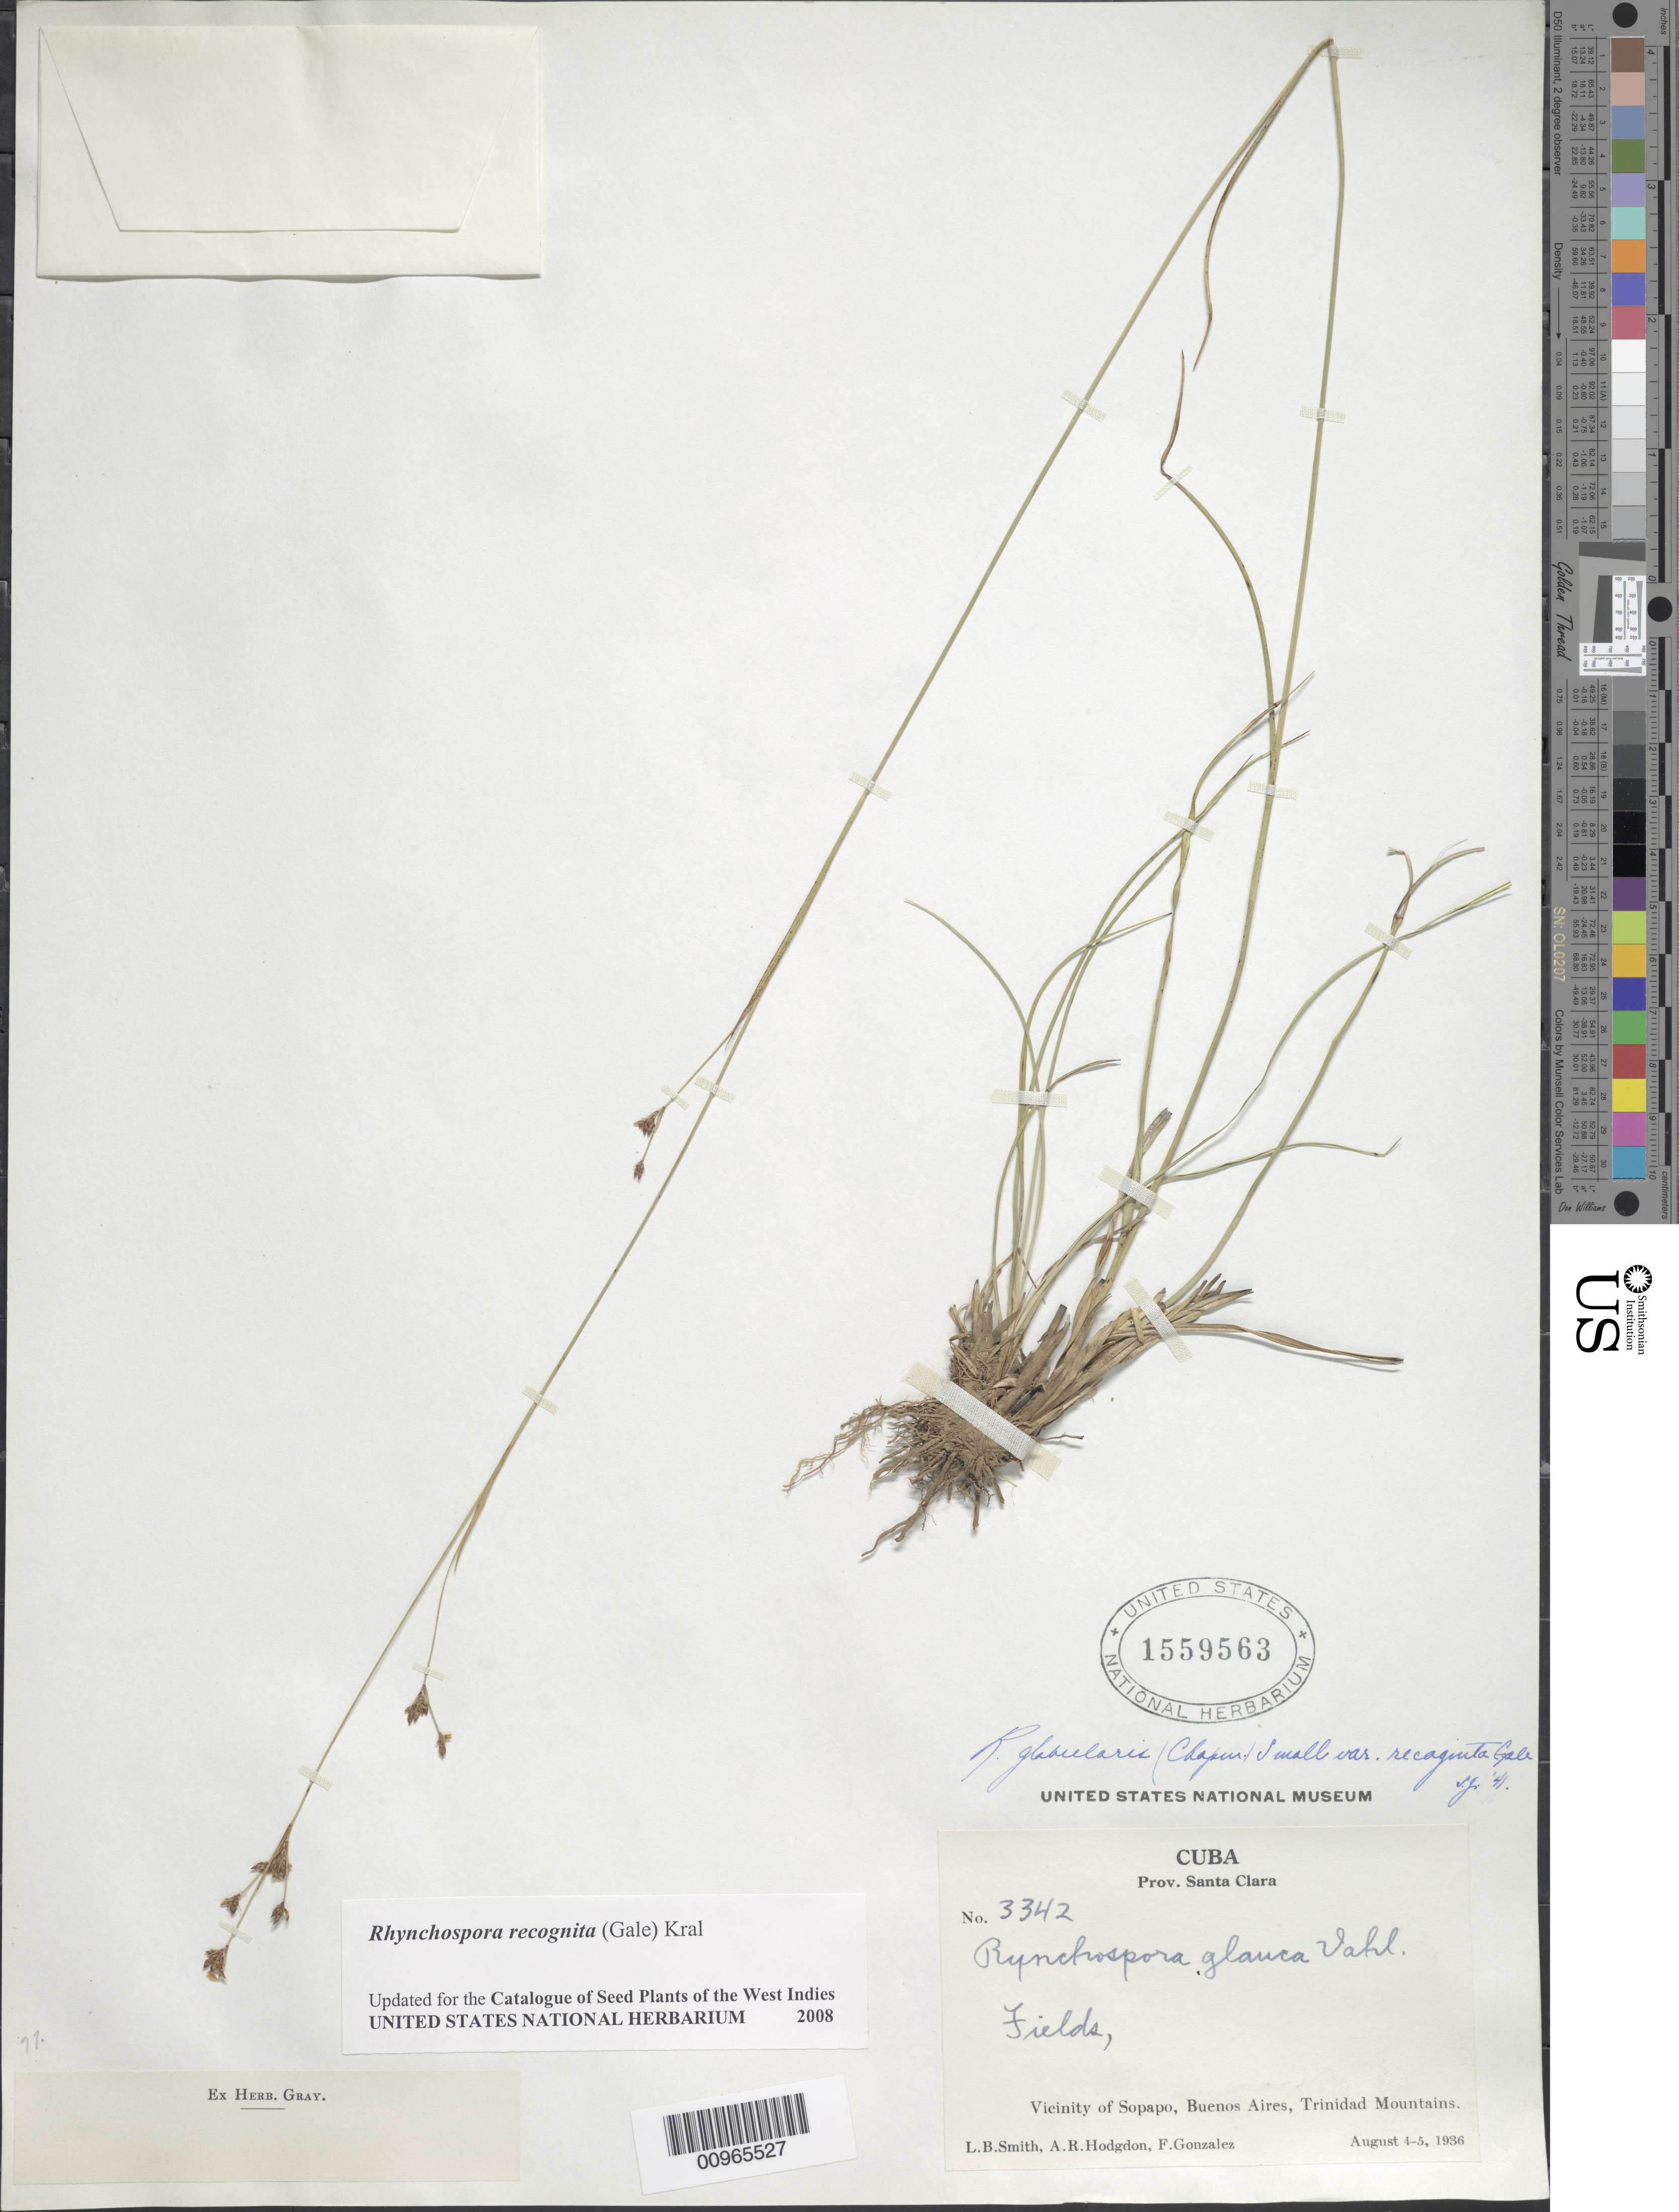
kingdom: Plantae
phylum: Tracheophyta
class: Liliopsida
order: Poales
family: Cyperaceae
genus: Rhynchospora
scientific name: Rhynchospora recognita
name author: (Gale) Kral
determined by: Strong, M. T., (US), Smithsonian Institution - National Museum of Natural History (UNITED STATES)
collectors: L. Smith, A. R. Hodgdon & F. Gonzalez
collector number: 3342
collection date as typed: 04 Aug 1936 to 05 Aug 1936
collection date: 1936-08-04/1936-08-05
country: Cuba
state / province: Las Villas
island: Cuba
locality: Vicinity of Sopapo, Buenos Aires, Trinidad Mountains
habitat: Fields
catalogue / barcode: US 1559563